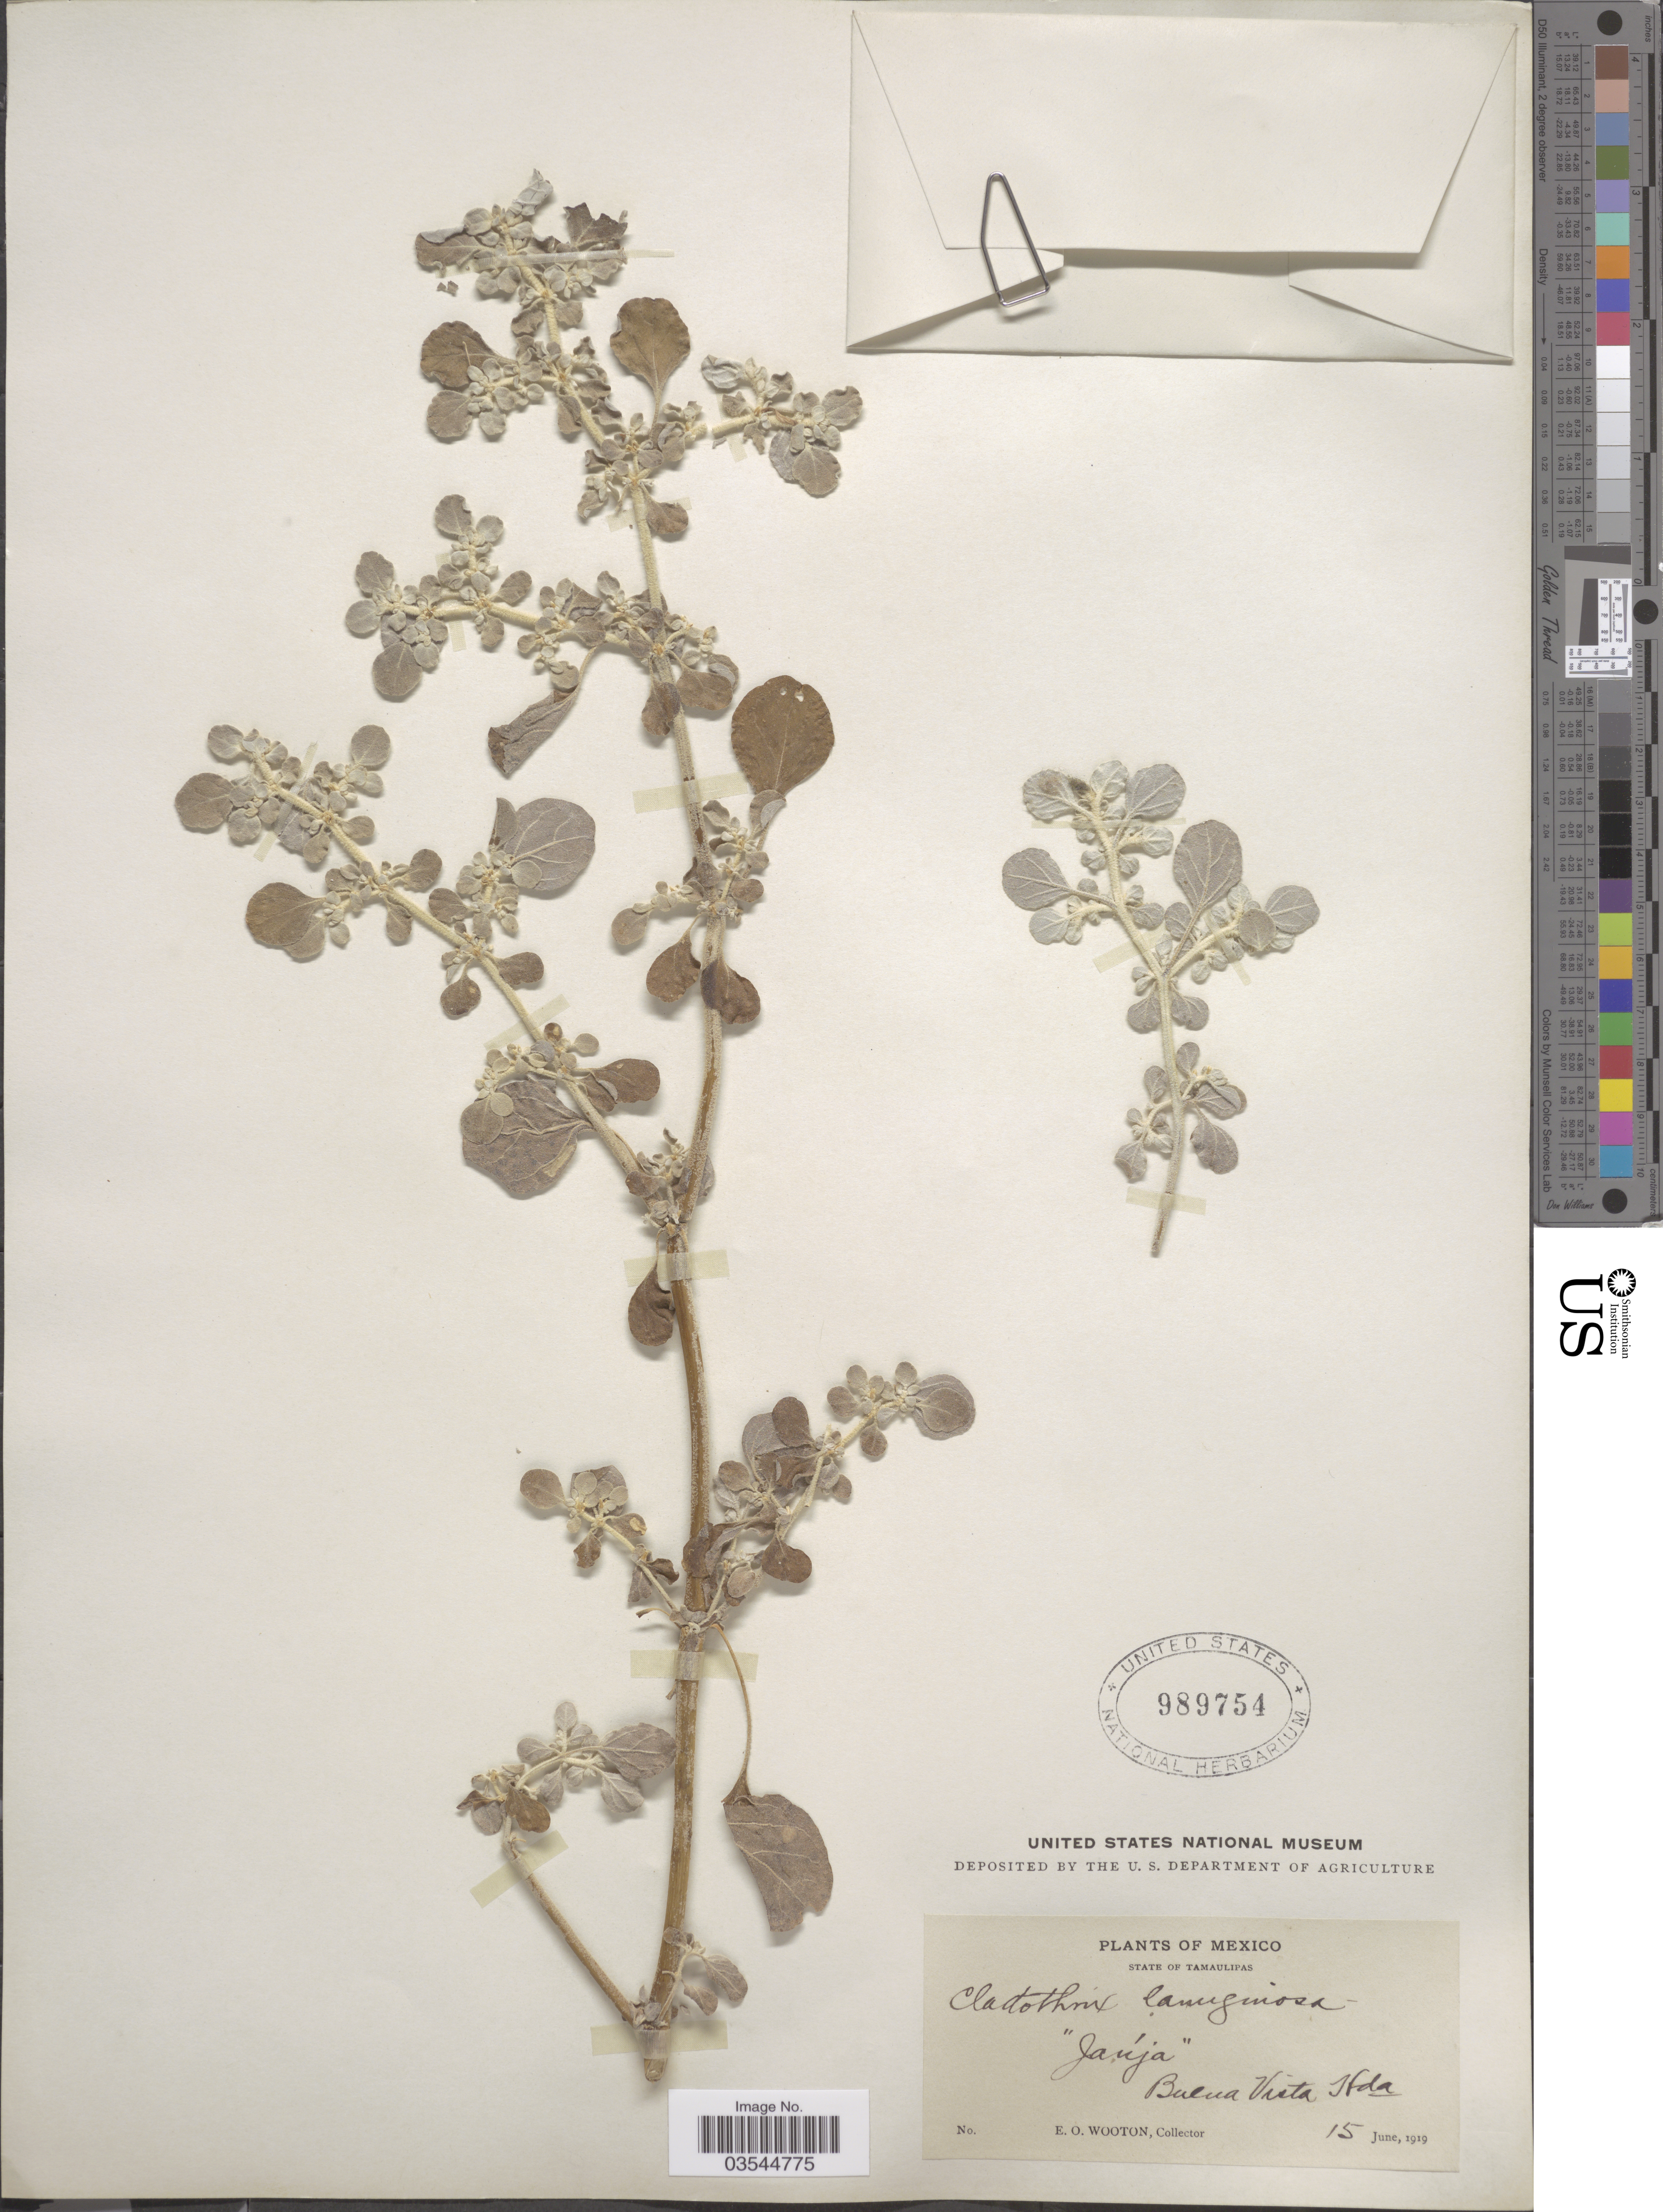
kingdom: Plantae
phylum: Tracheophyta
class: Magnoliopsida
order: Caryophyllales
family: Amaranthaceae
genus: Tidestromia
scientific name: Tidestromia lanuginosa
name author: (Nutt.) Standl.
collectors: E. O. Wooton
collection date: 1919-06-15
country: Mexico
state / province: Tamaulipas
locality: Jaúja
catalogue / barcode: US 989754